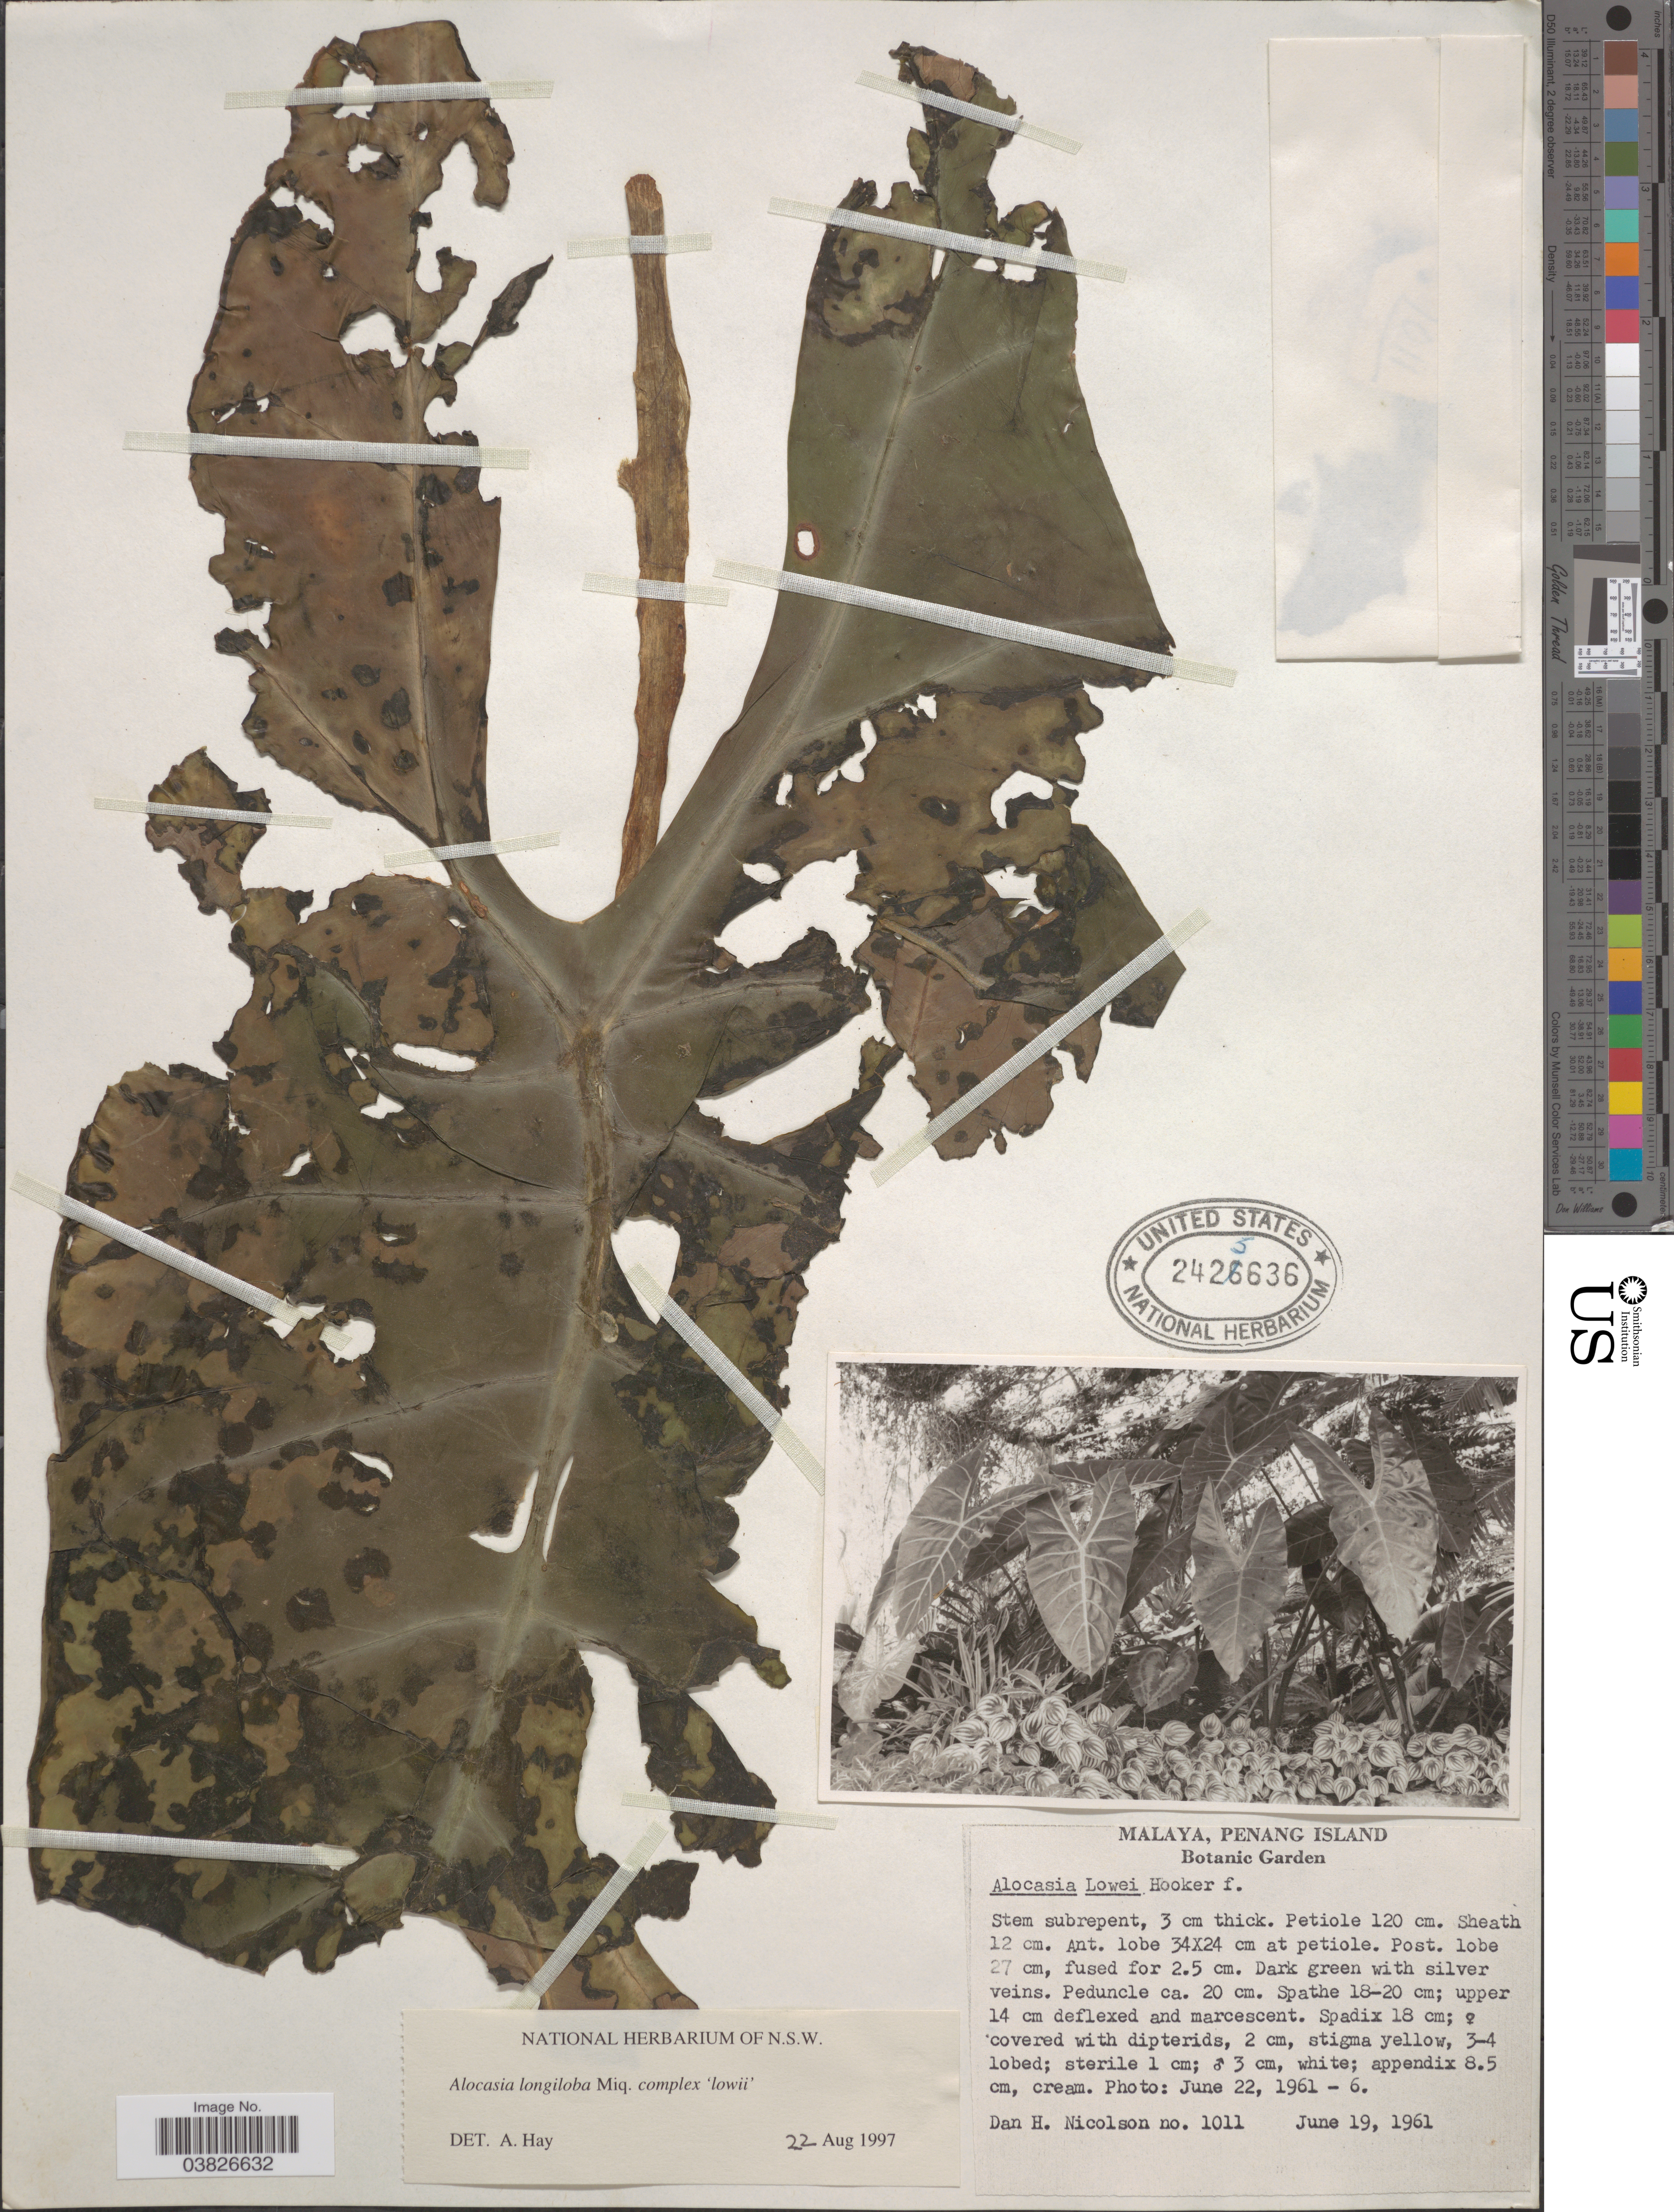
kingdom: Plantae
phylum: Tracheophyta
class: Liliopsida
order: Alismatales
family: Araceae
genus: Alocasia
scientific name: Alocasia longiloba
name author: Miq.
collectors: D. H. Nicolson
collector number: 1011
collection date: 1961-06-19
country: Malaysia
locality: Malaya, Penang Island. Botanic Garden.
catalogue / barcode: US 2425636